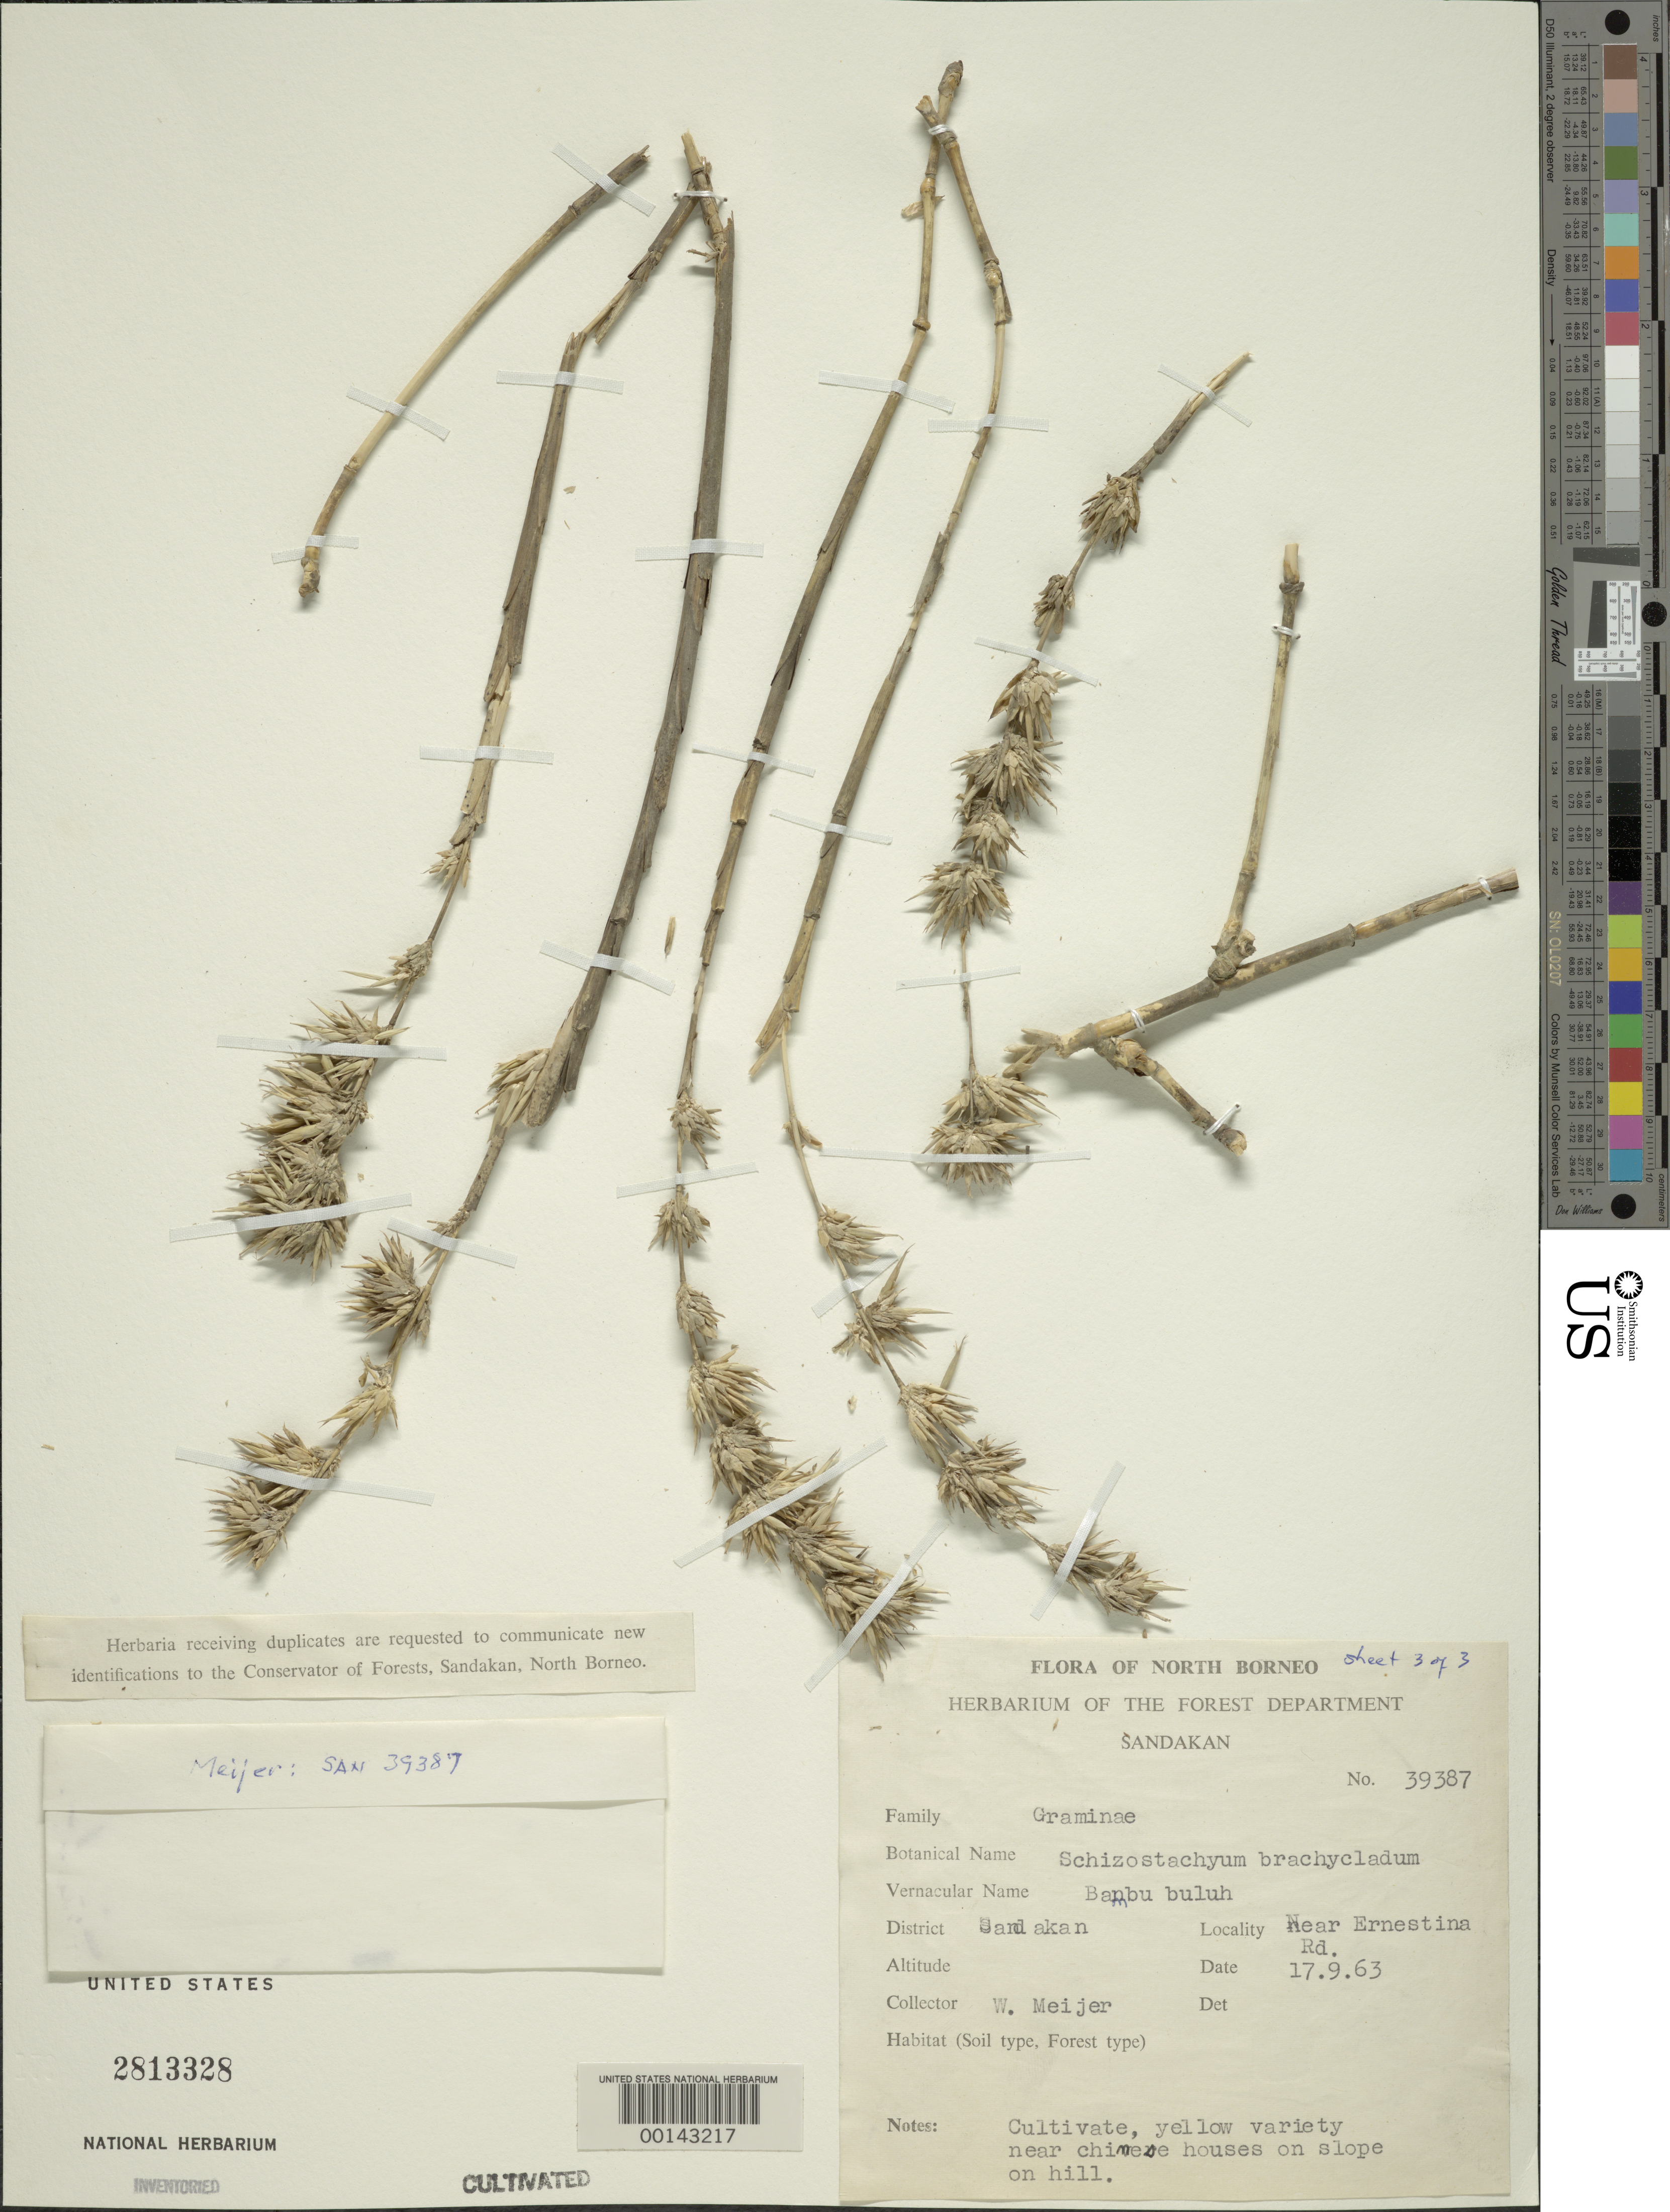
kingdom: Plantae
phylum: Tracheophyta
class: Liliopsida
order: Poales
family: Poaceae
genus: Schizostachyum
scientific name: Schizostachyum brachycladum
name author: (Kurz ex Munro) Kurz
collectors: W. Meijer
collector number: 39387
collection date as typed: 17 Apr 1963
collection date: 1963-04-17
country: Malaysia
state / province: Sabah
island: Borneo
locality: Sandakan, ernestina rd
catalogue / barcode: US 2813328